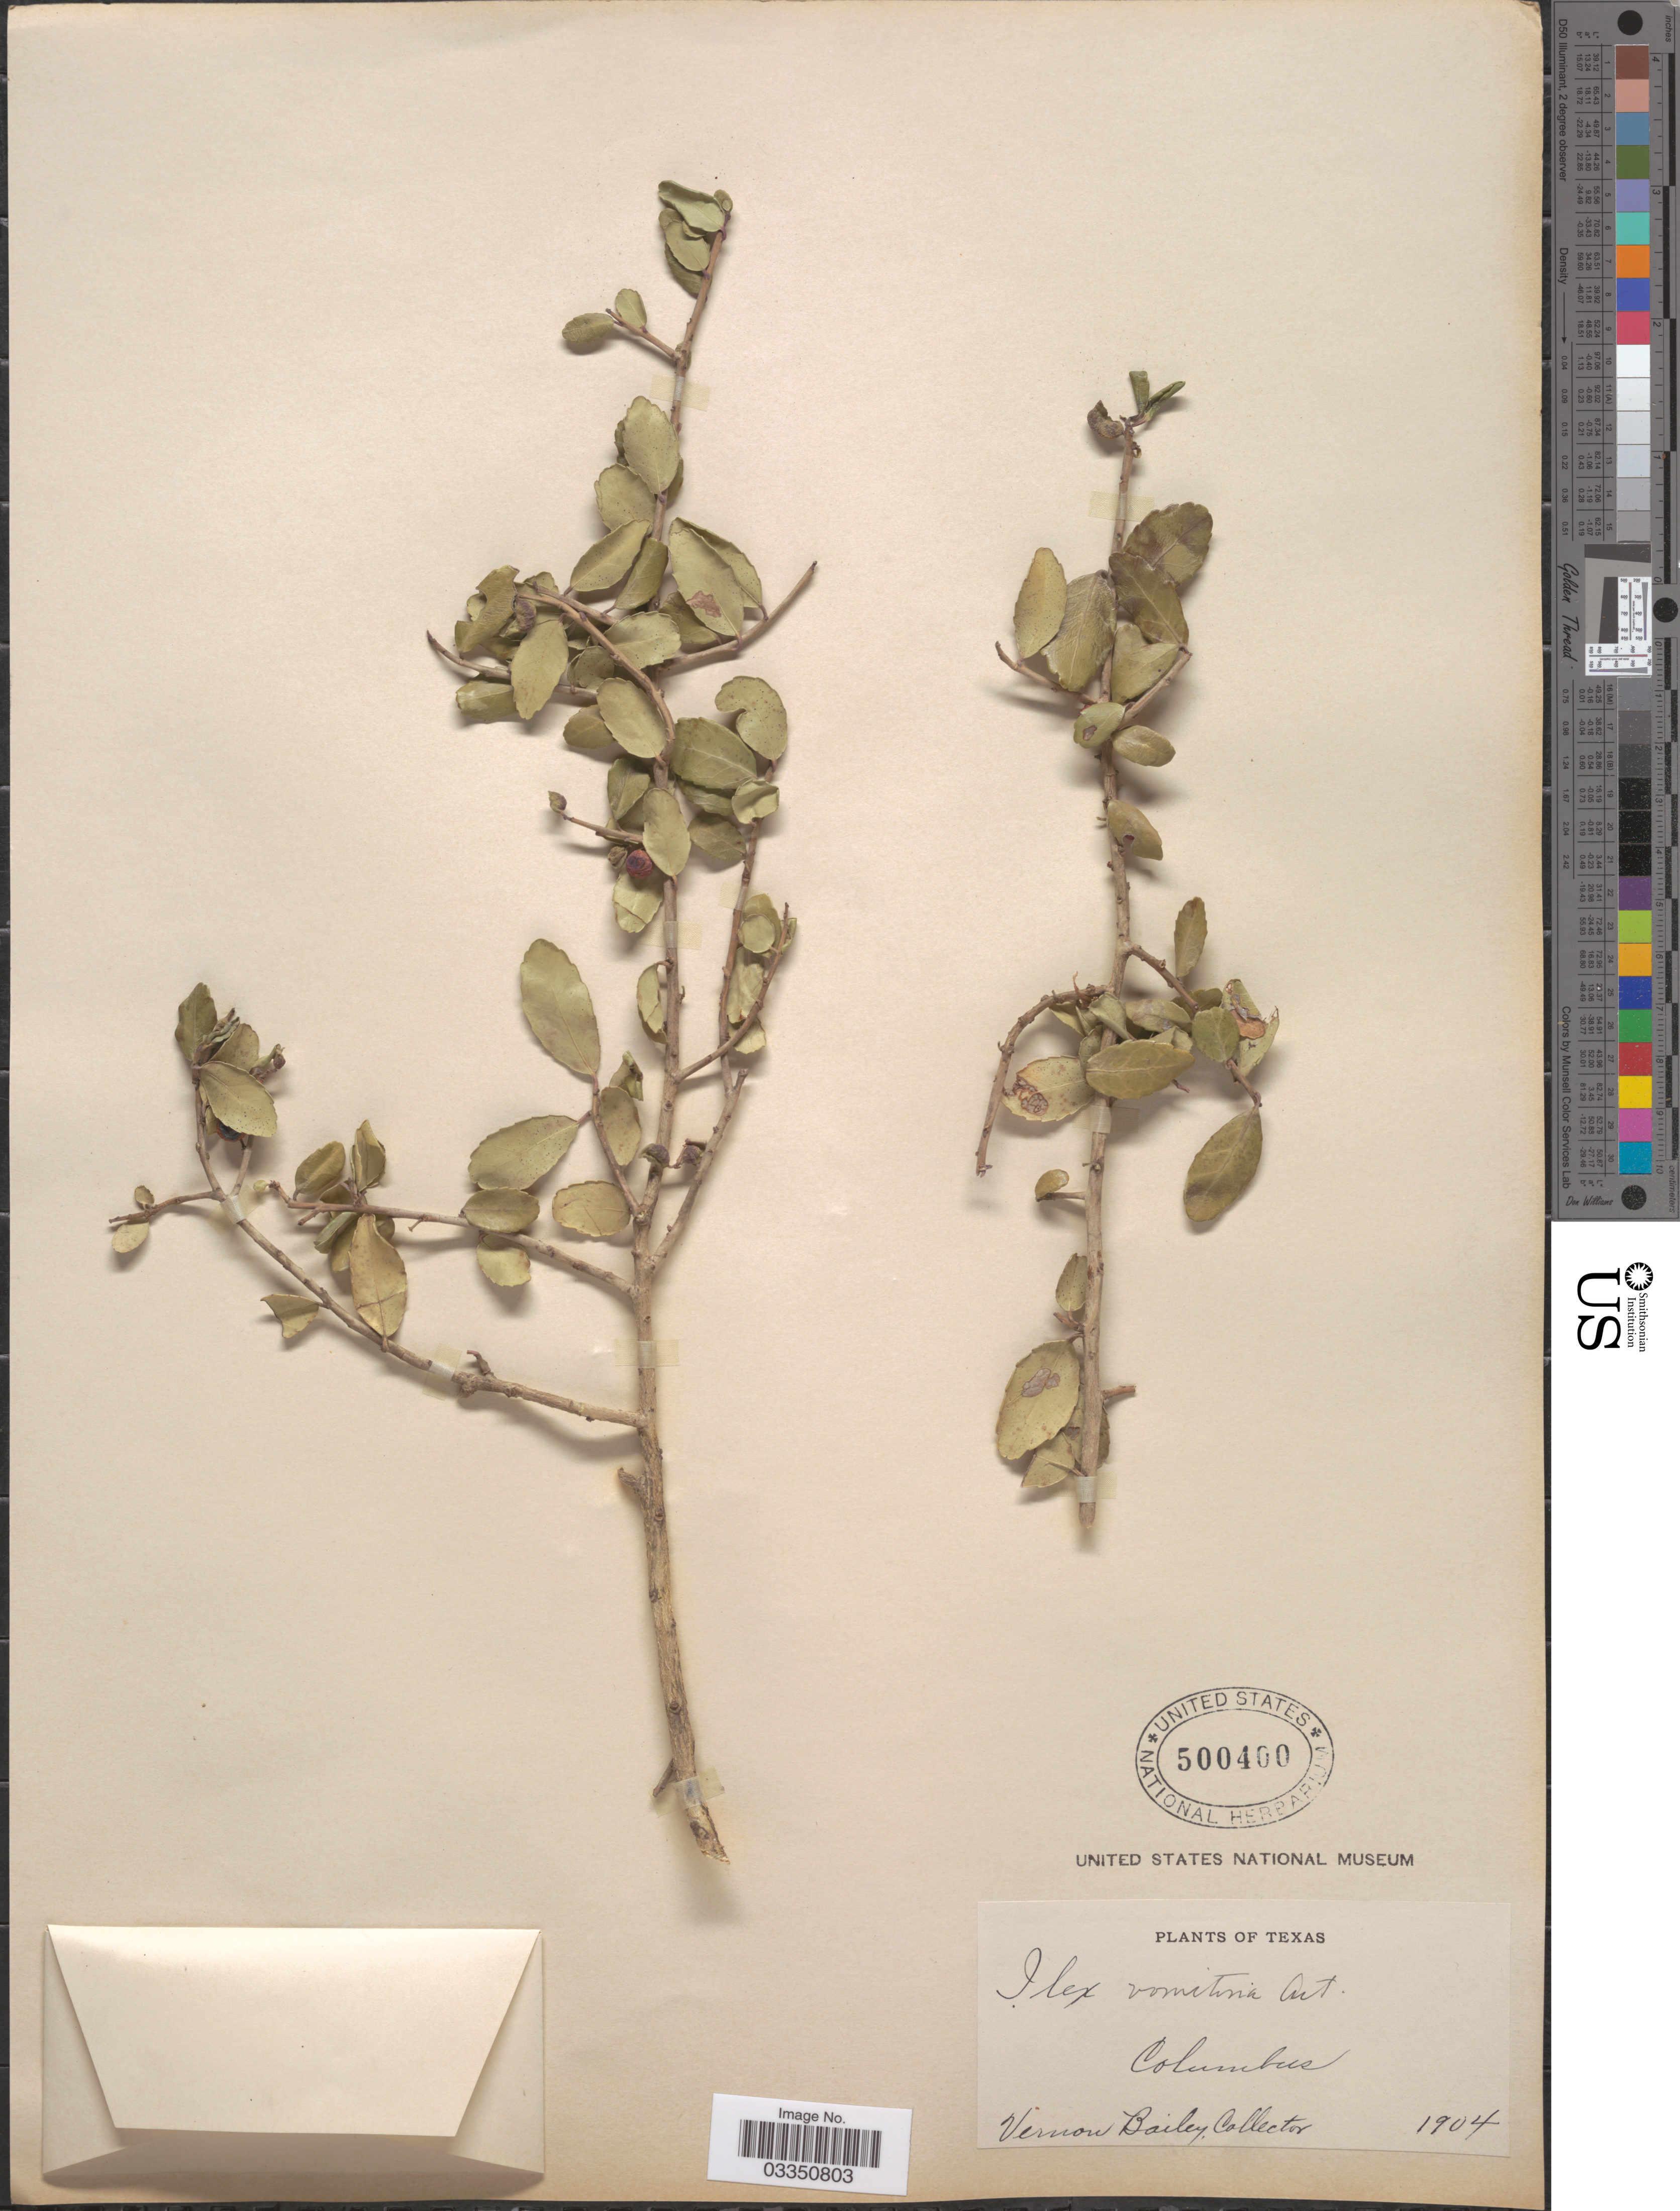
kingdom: Plantae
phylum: Tracheophyta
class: Magnoliopsida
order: Aquifoliales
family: Aquifoliaceae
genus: Ilex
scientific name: Ilex vomitoria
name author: Aiton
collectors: V. O. Bailey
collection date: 1904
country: United States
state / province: Texas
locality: Columbus.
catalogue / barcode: US 500400